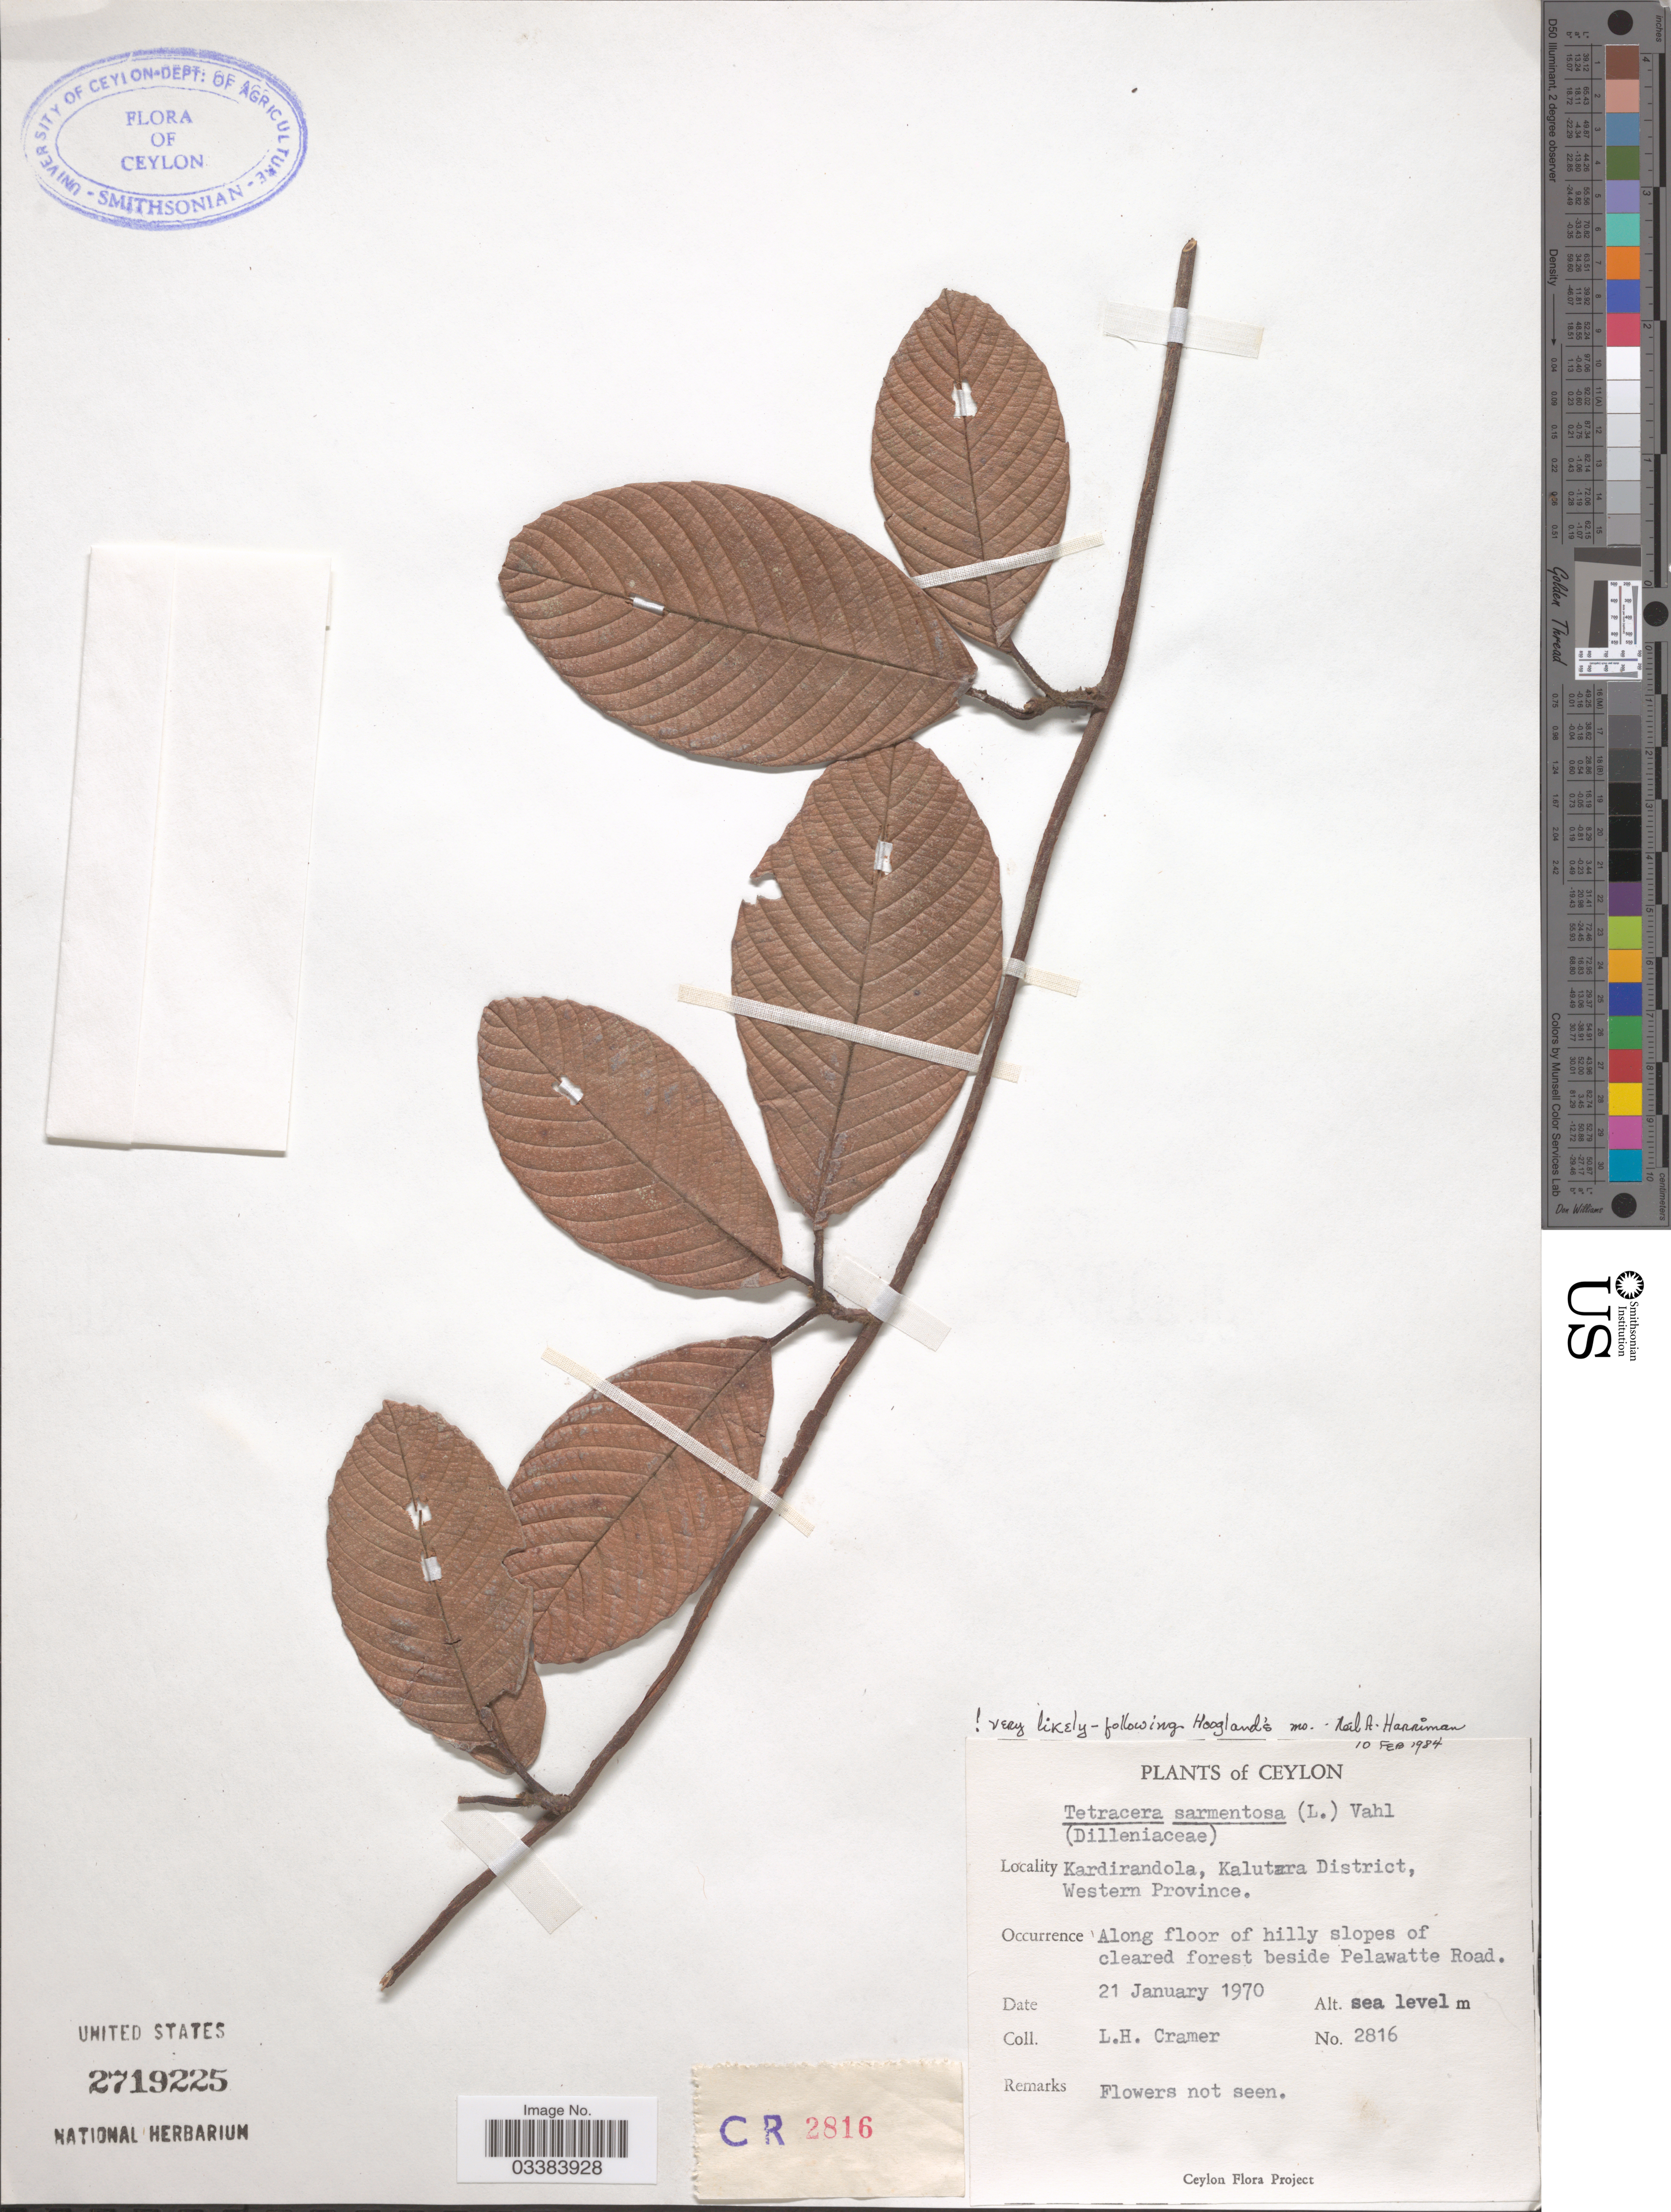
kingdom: Plantae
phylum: Tracheophyta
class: Magnoliopsida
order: Dilleniales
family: Dilleniaceae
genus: Tetracera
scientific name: Tetracera sarmentosa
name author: (L.) Vahl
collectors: L. H. Cramer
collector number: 2816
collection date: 1970-01-21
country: Sri Lanka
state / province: Western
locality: Ceylon. Kardirandola, Kalutara District. Along floor of hilly slopes of cleared forest beside Pelawatte Road.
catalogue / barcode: US 2719225